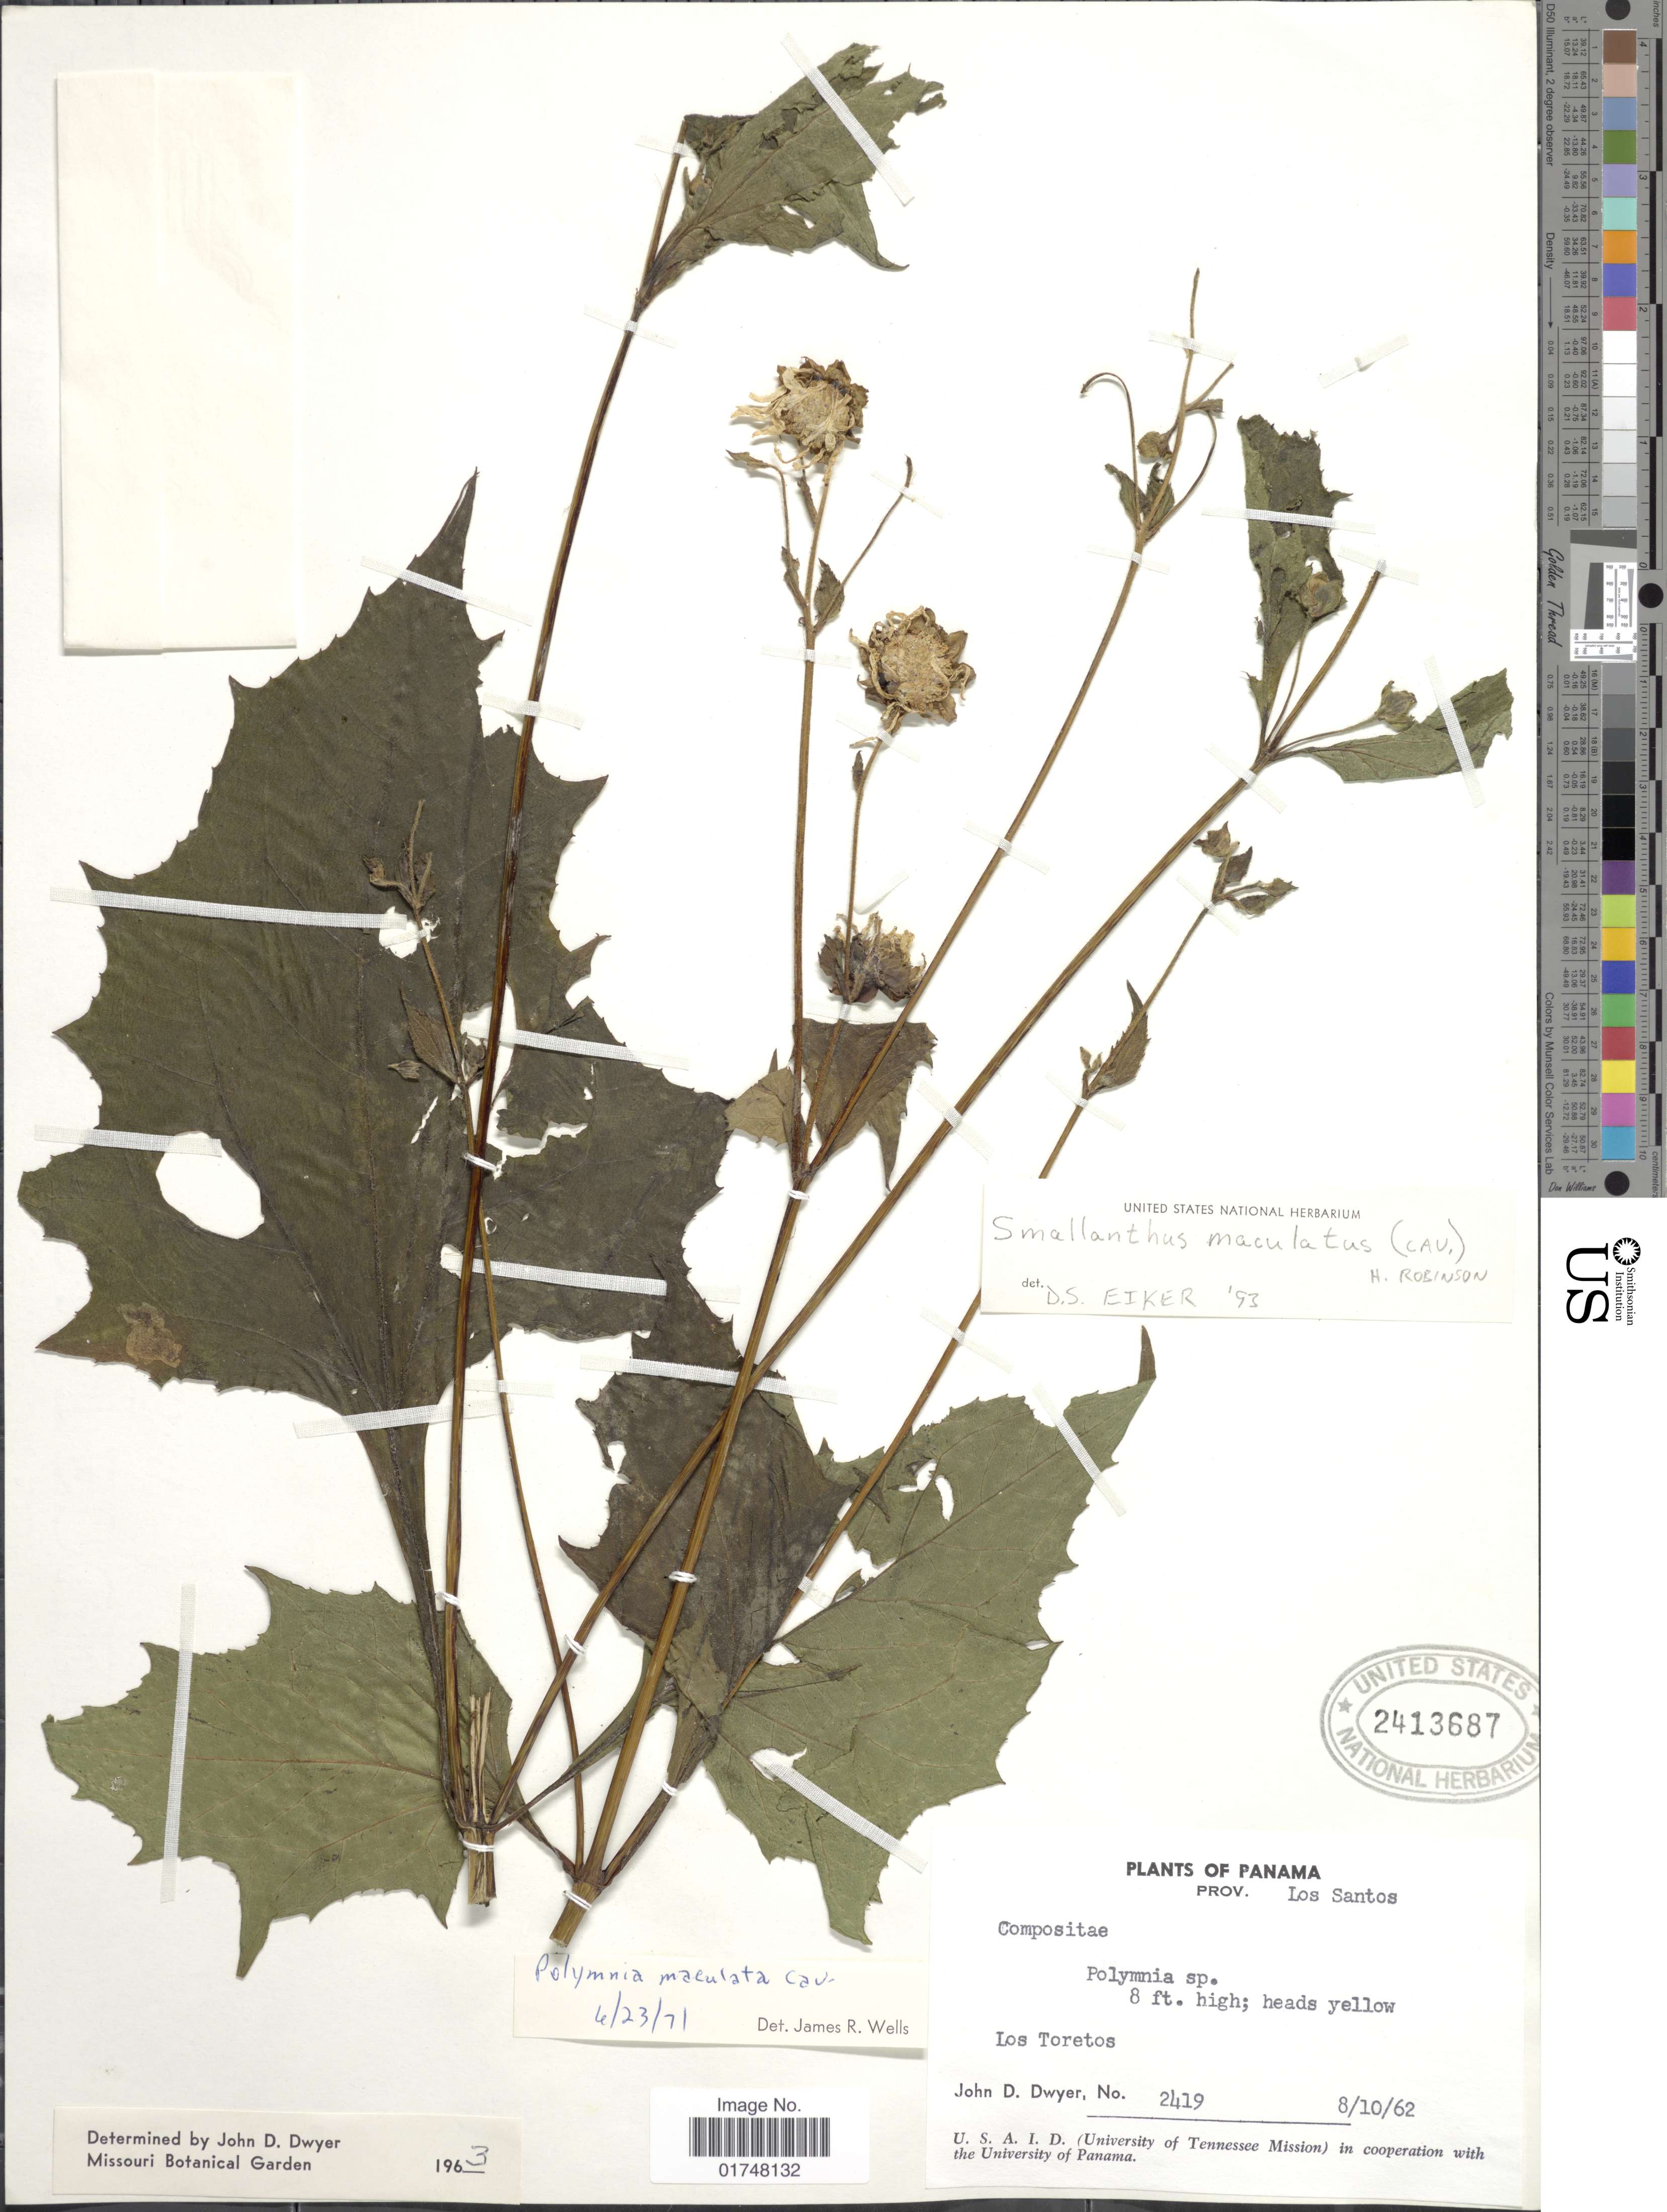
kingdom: Plantae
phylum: Tracheophyta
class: Magnoliopsida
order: Asterales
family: Asteraceae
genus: Smallanthus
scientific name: Smallanthus maculatus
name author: (Cav.) H. Rob.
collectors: J. D. Dwyer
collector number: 2419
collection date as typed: Transcribed d/m/y: 8/10/62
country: Panama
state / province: Los Santos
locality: Los Toretos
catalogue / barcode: US 2413687